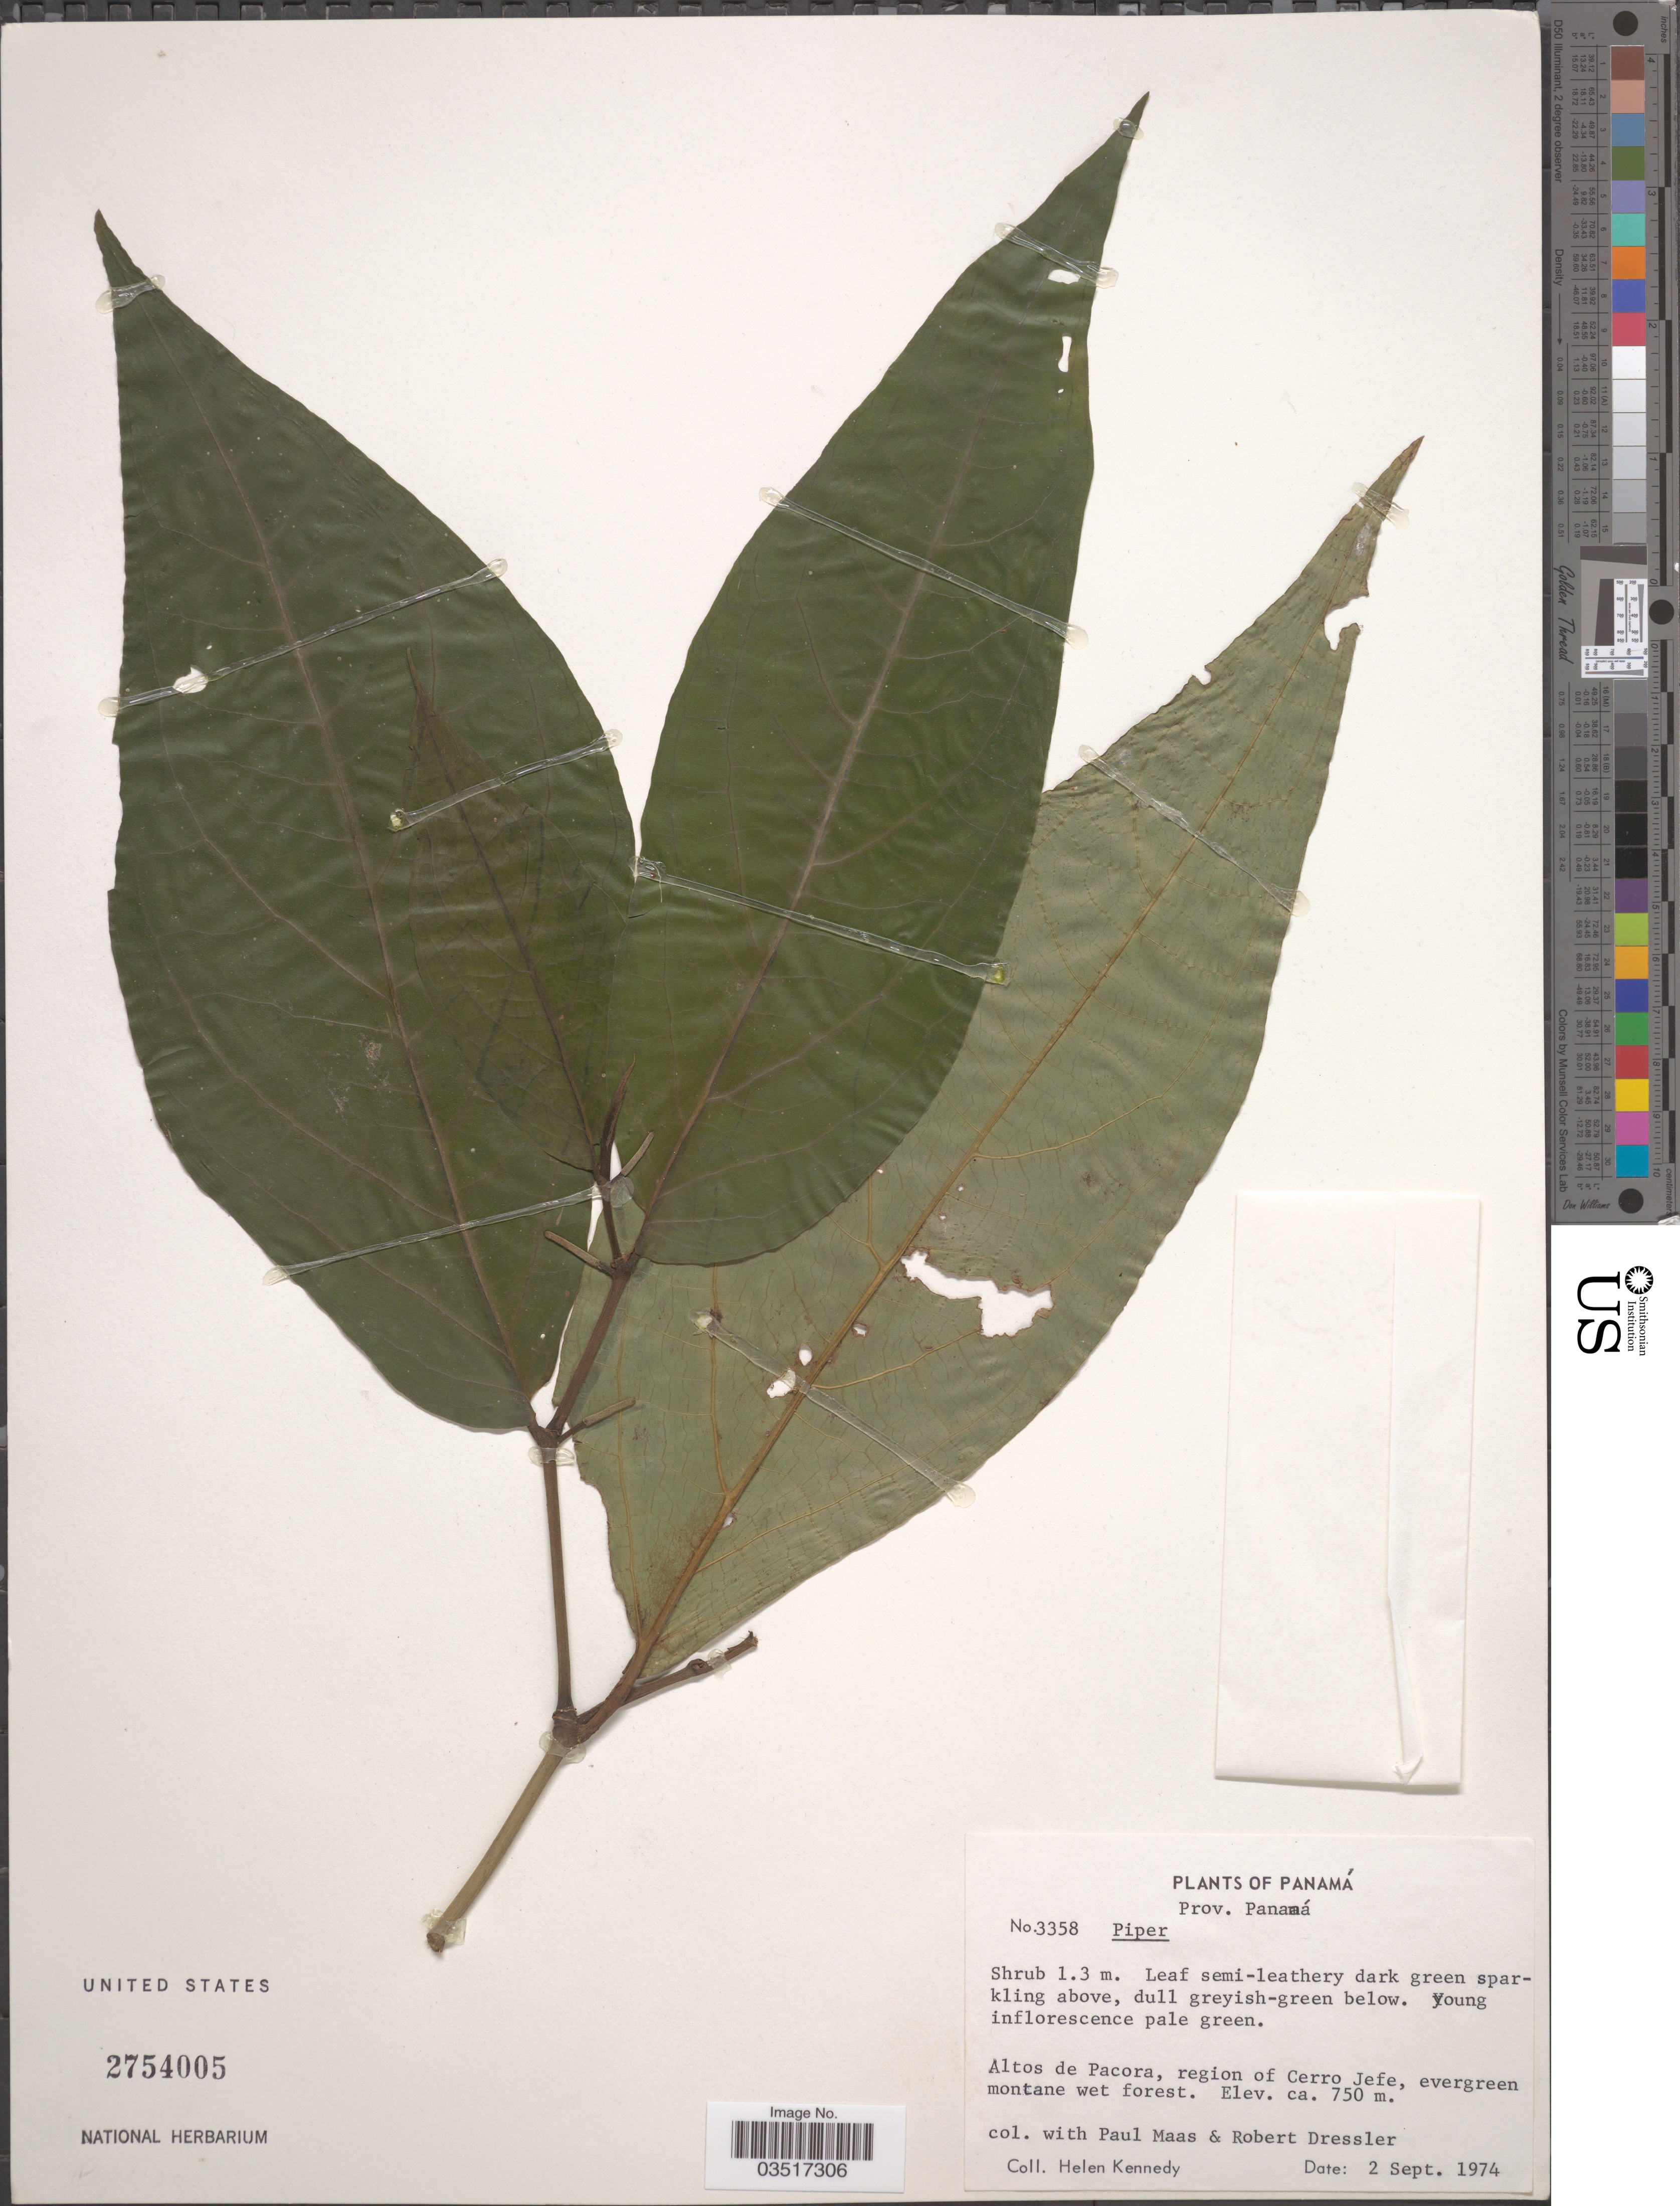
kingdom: Plantae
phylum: Tracheophyta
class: Magnoliopsida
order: Piperales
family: Piperaceae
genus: Piper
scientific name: Piper sp.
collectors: H. Kennedy, P. Maas & R. Dressler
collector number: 3358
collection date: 1974-09-02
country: Panama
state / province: Panamá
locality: Altos de Pacora, region of Cerro Jefe.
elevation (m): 750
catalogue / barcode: US 2754005